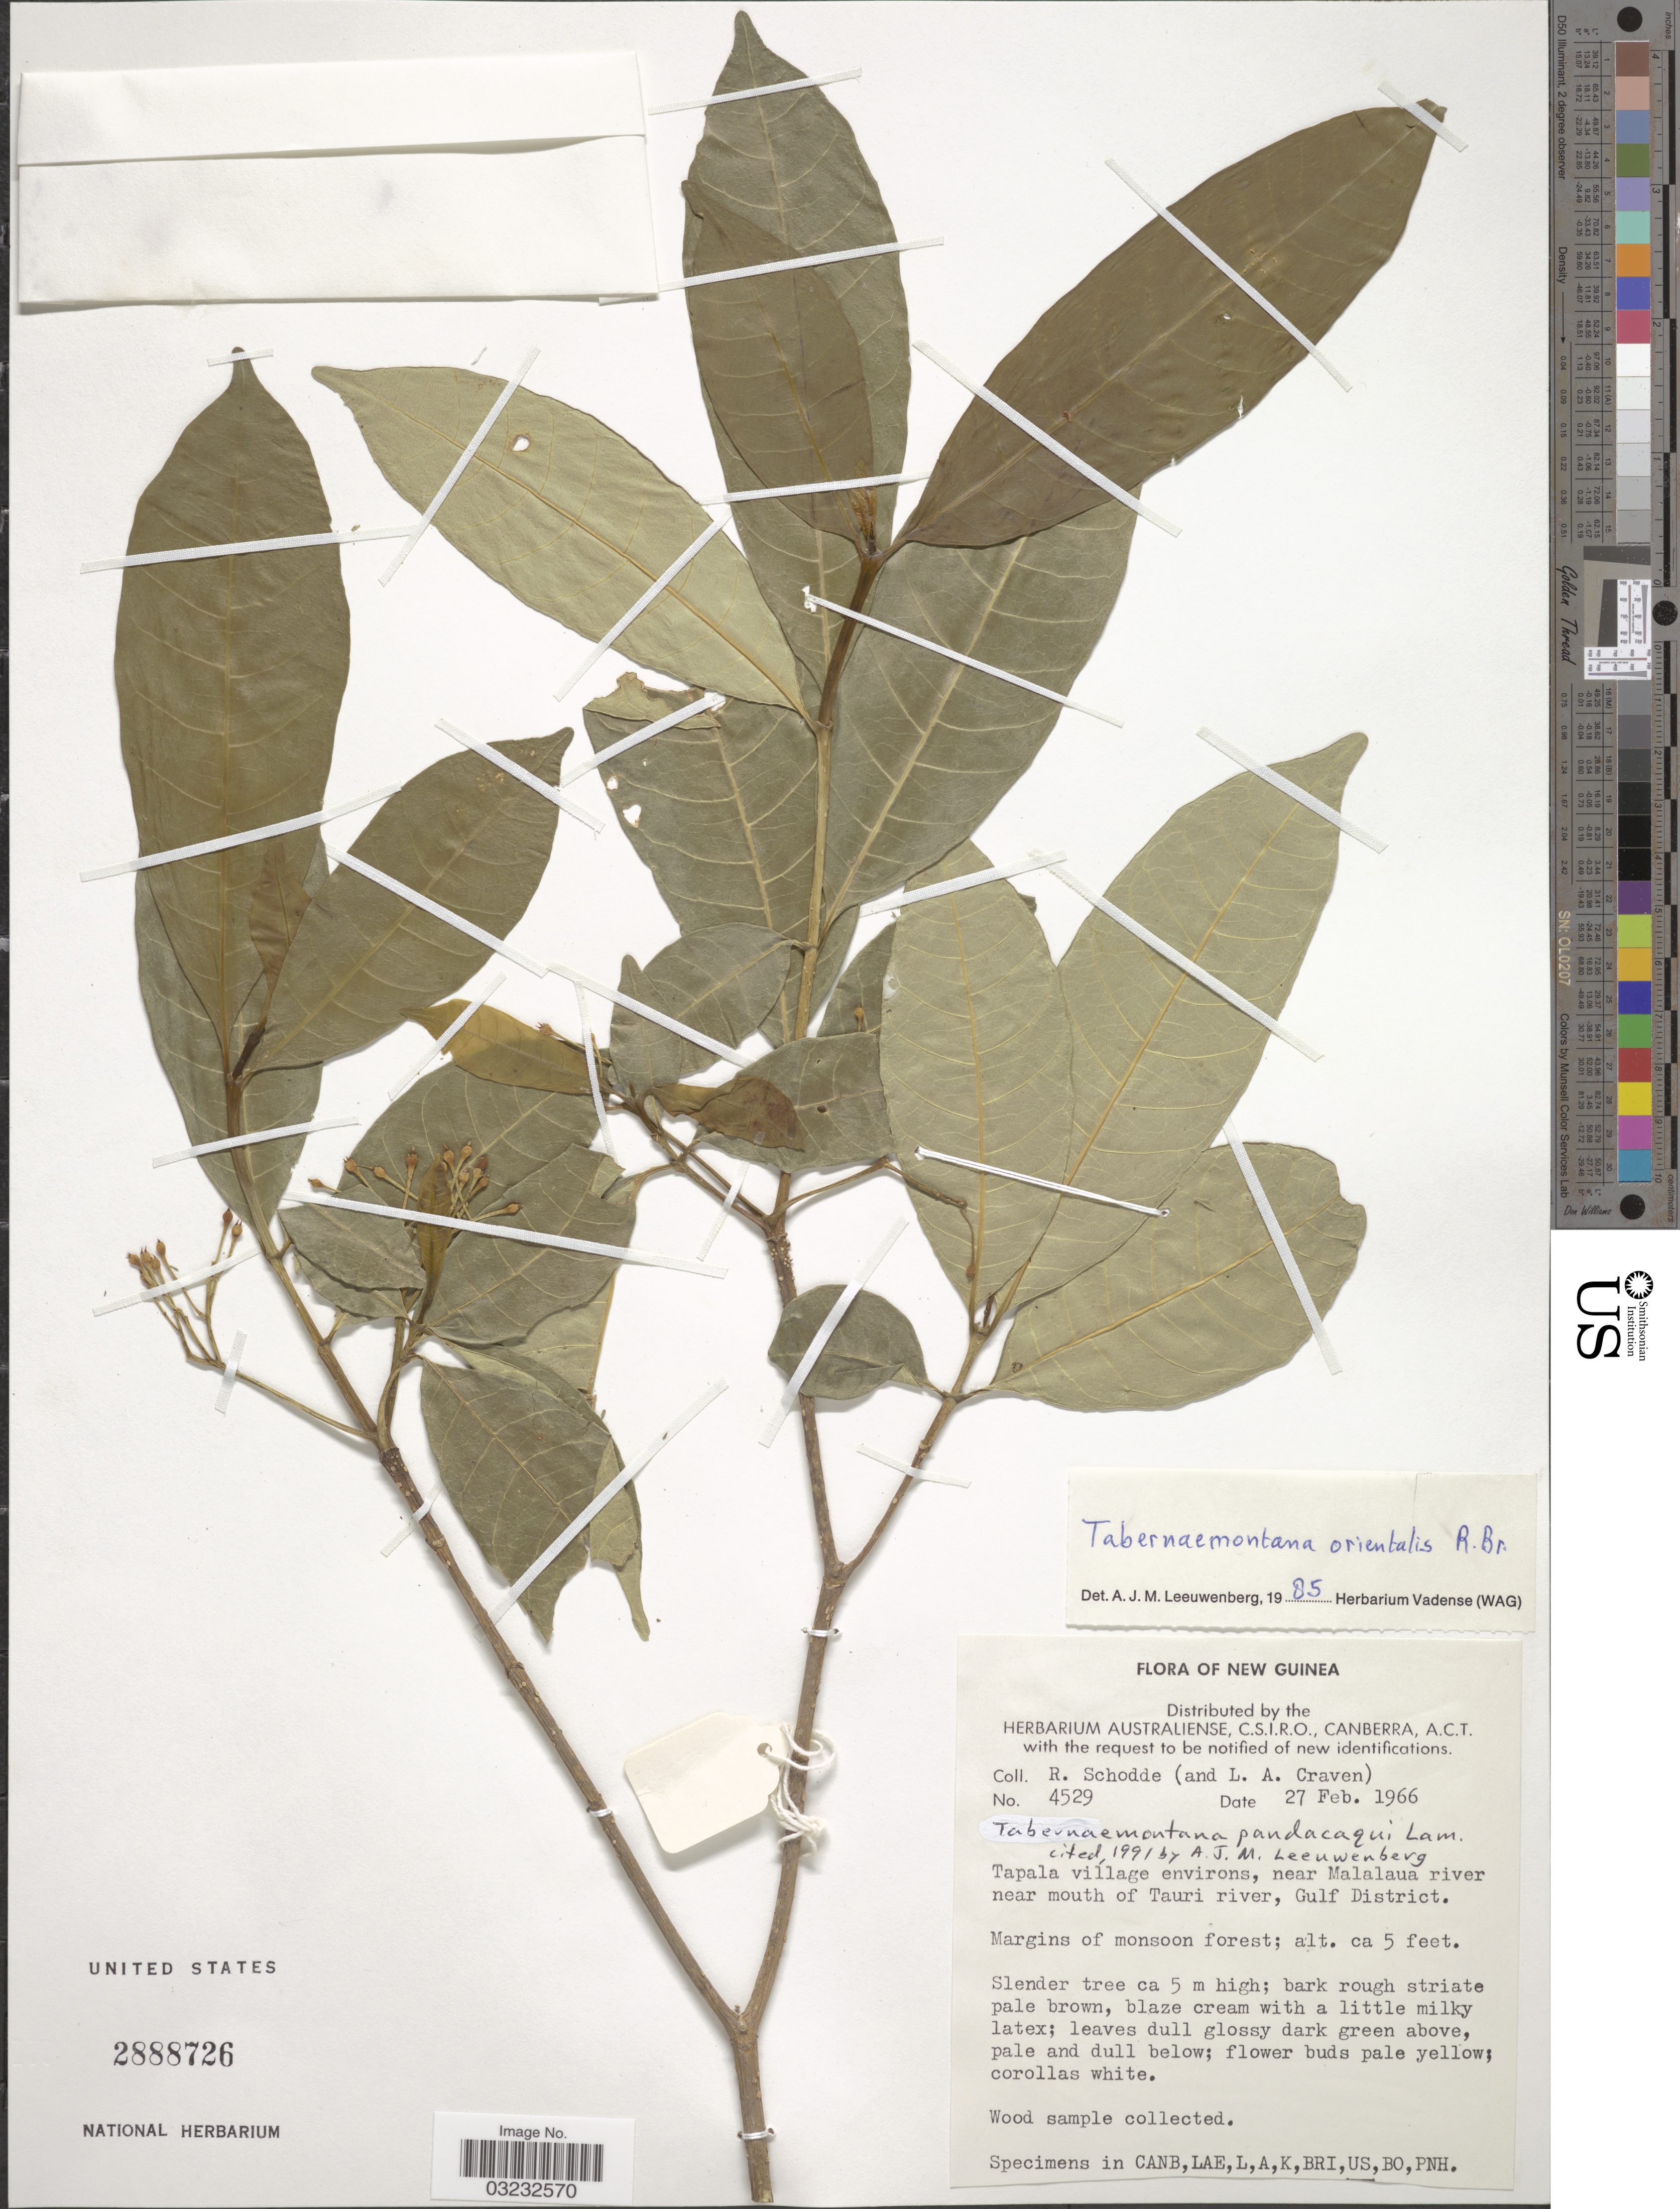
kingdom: Plantae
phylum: Tracheophyta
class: Magnoliopsida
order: Gentianales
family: Apocynaceae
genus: Tabernaemontana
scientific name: Tabernaemontana pandacaqui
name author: Poir.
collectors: R. Schodde & L. A. Craven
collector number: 4529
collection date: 1966-02-27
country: Papua New Guinea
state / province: Gulf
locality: New Guinea, Tapala village environs, near Malalaua river near mouth of Tauri river, Gulf District. Margins of monsoon forest.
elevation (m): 2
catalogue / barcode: US 2888726